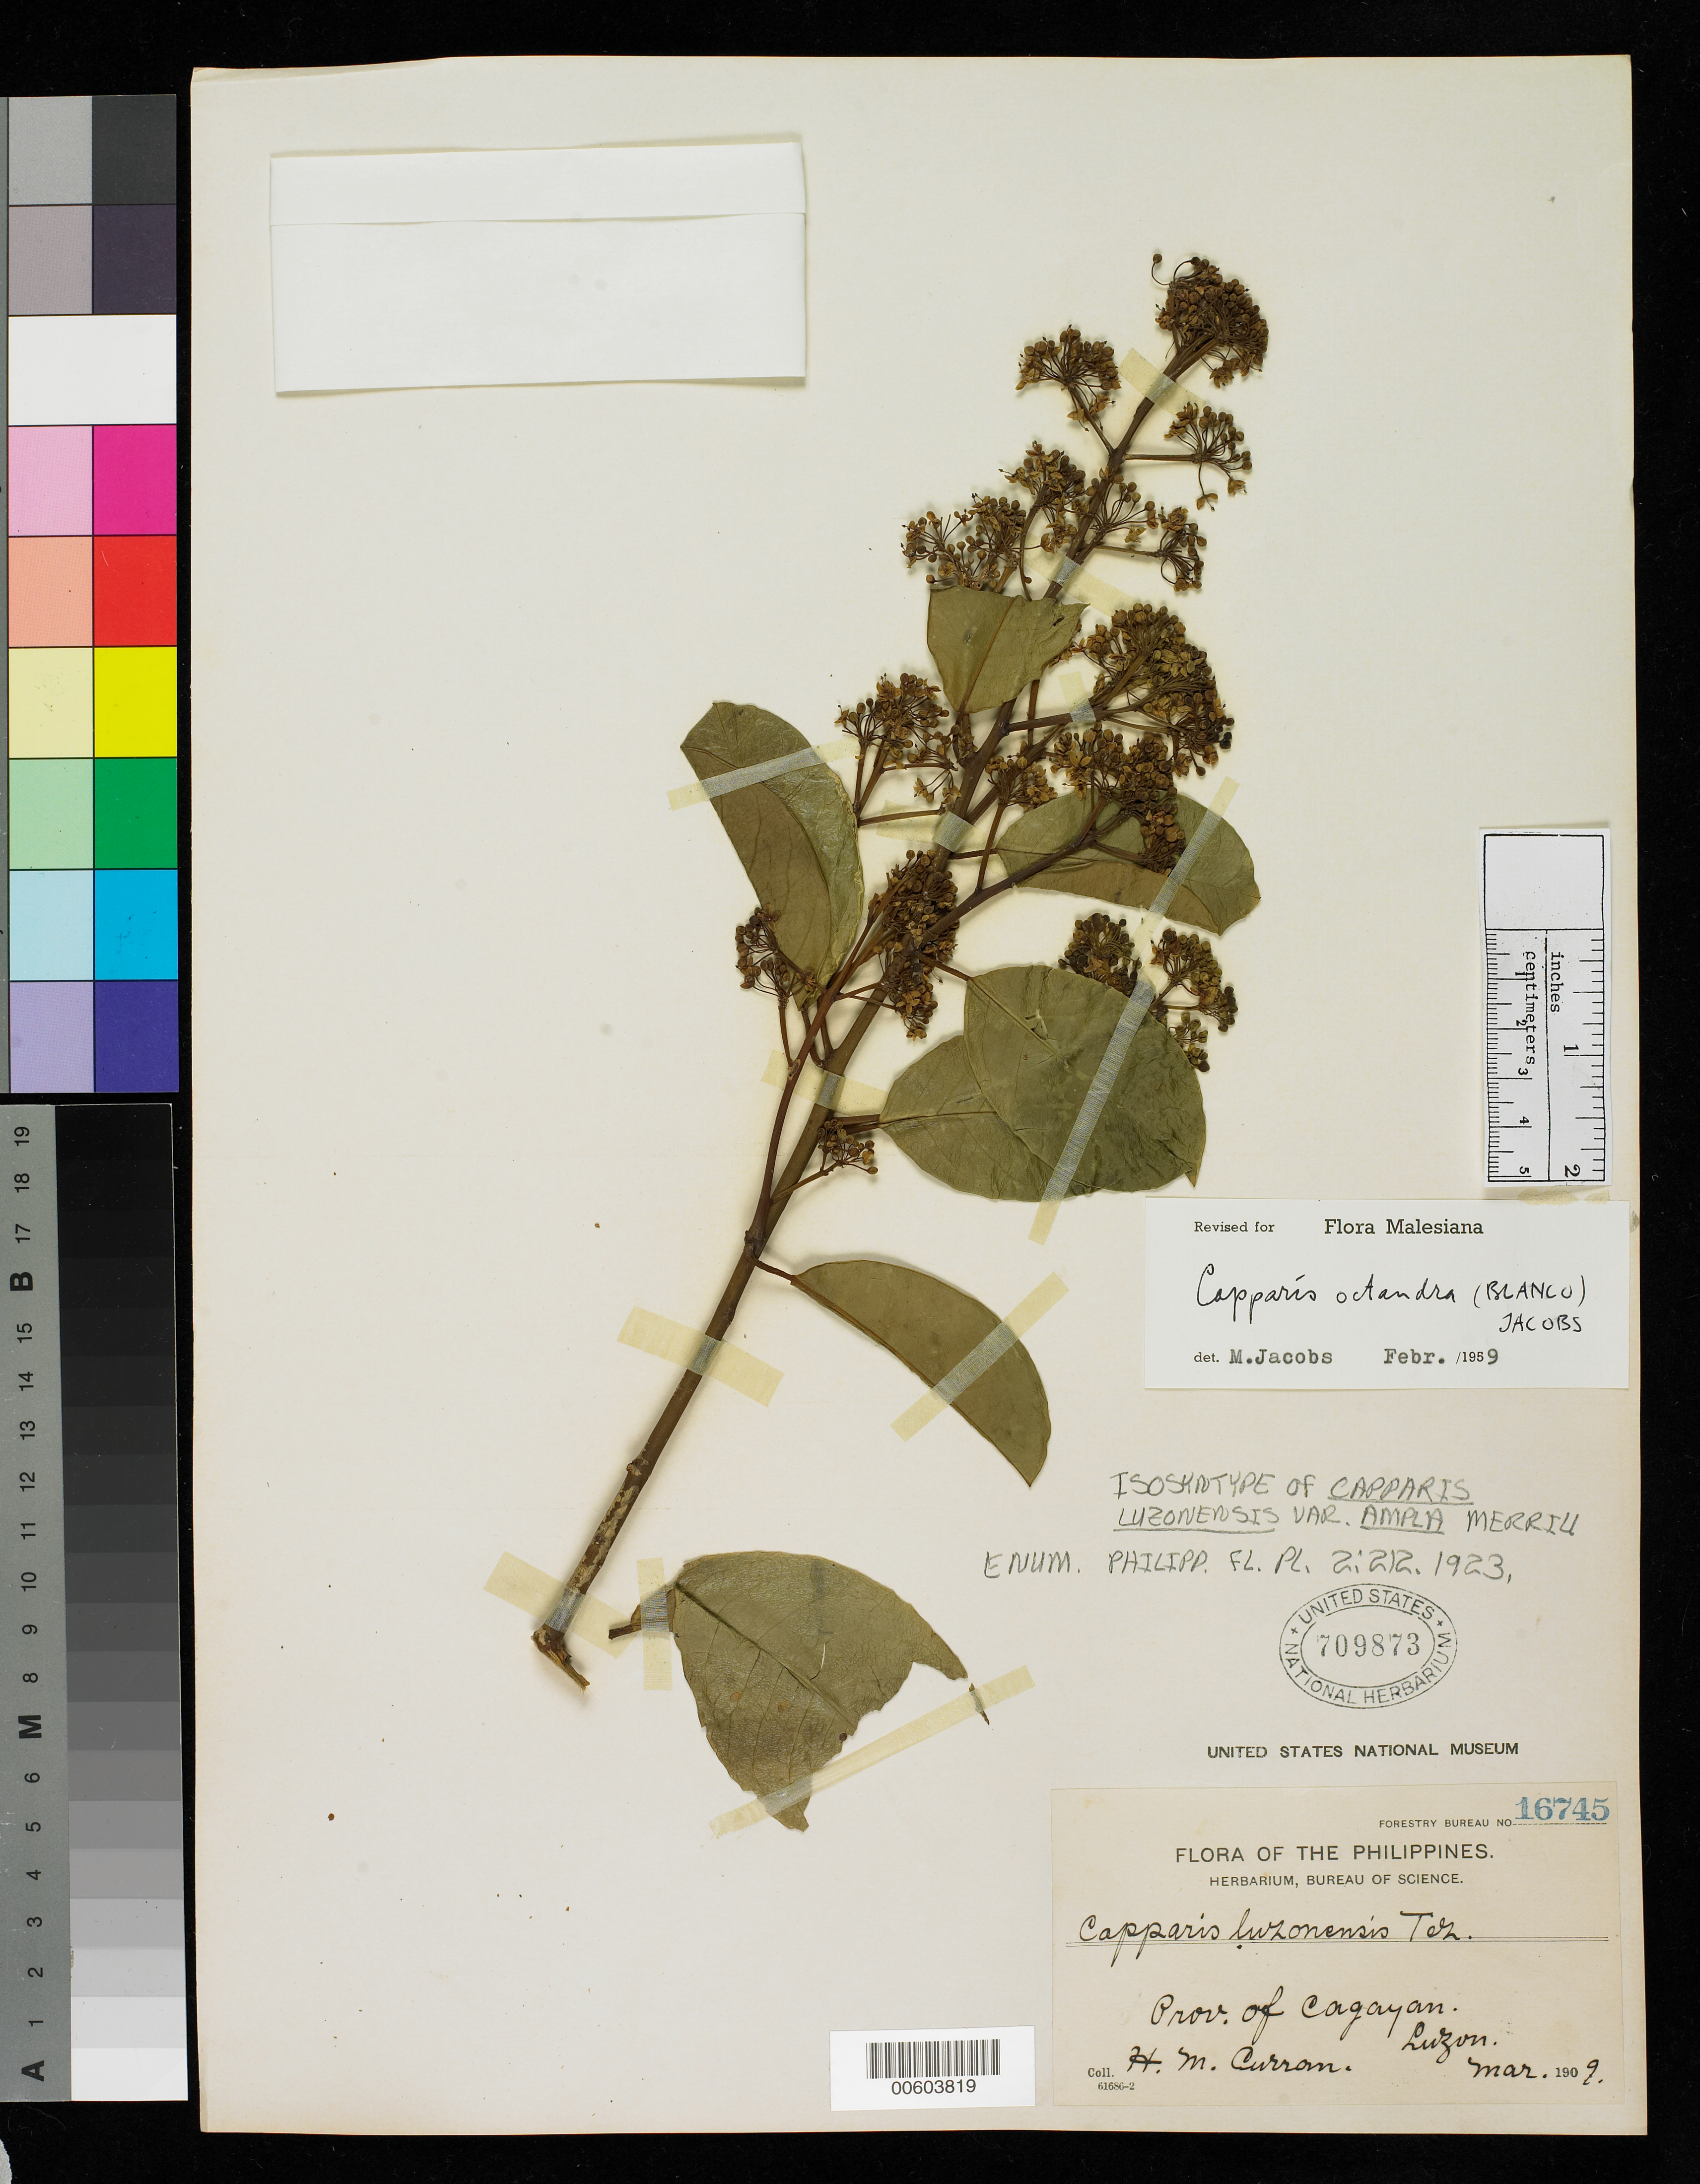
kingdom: Plantae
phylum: Tracheophyta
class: Magnoliopsida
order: Brassicales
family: Capparaceae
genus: Capparis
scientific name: Capparis luzonensis var. ampla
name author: Merr.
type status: Isosyntype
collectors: H. M. Curran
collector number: For. Bur. 16745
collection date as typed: Mar 1909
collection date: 1909-03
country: Philippines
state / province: Cagayan Valley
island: Luzon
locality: Cagayan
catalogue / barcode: US 709873